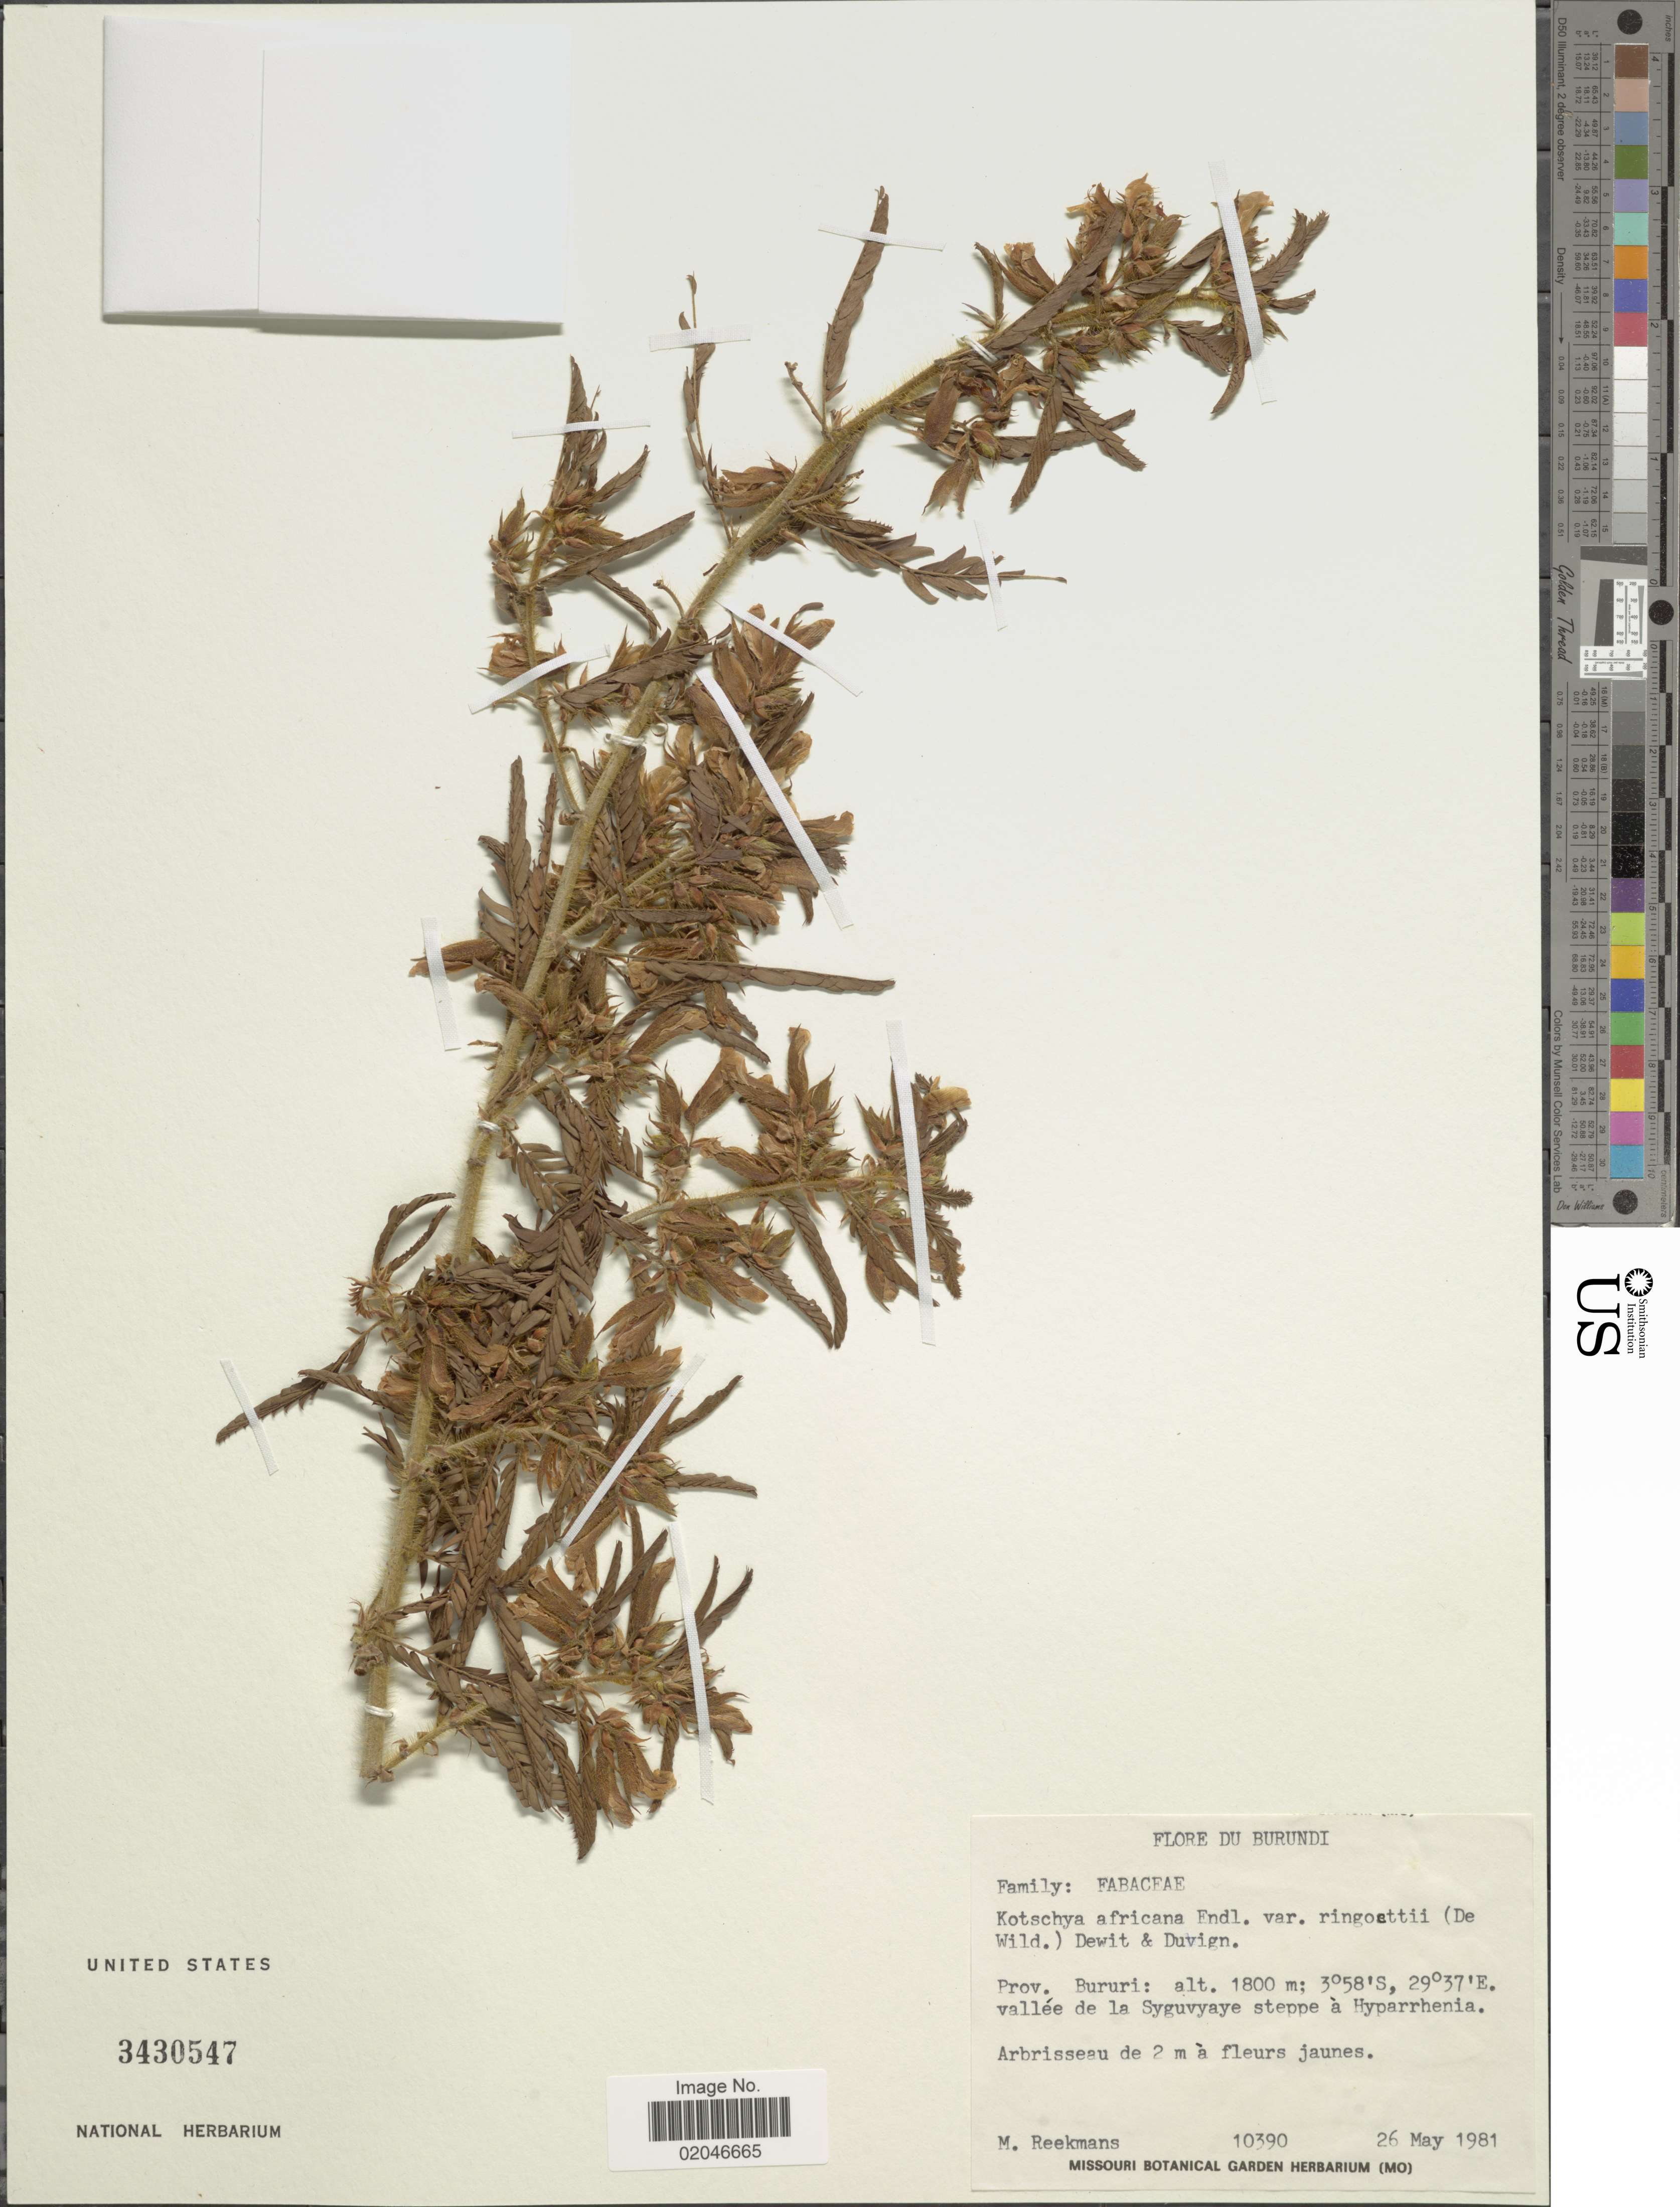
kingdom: Plantae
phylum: Tracheophyta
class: Magnoliopsida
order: Fabales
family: Fabaceae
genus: Kotschya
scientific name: Kotschya africana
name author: Endl.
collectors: M. Reekmans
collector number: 10390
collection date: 1981-05-26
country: Burundi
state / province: Bururi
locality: Vallée de la Syguvyaye steppe à Hyparrhenia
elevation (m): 1800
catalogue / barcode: US 3430547